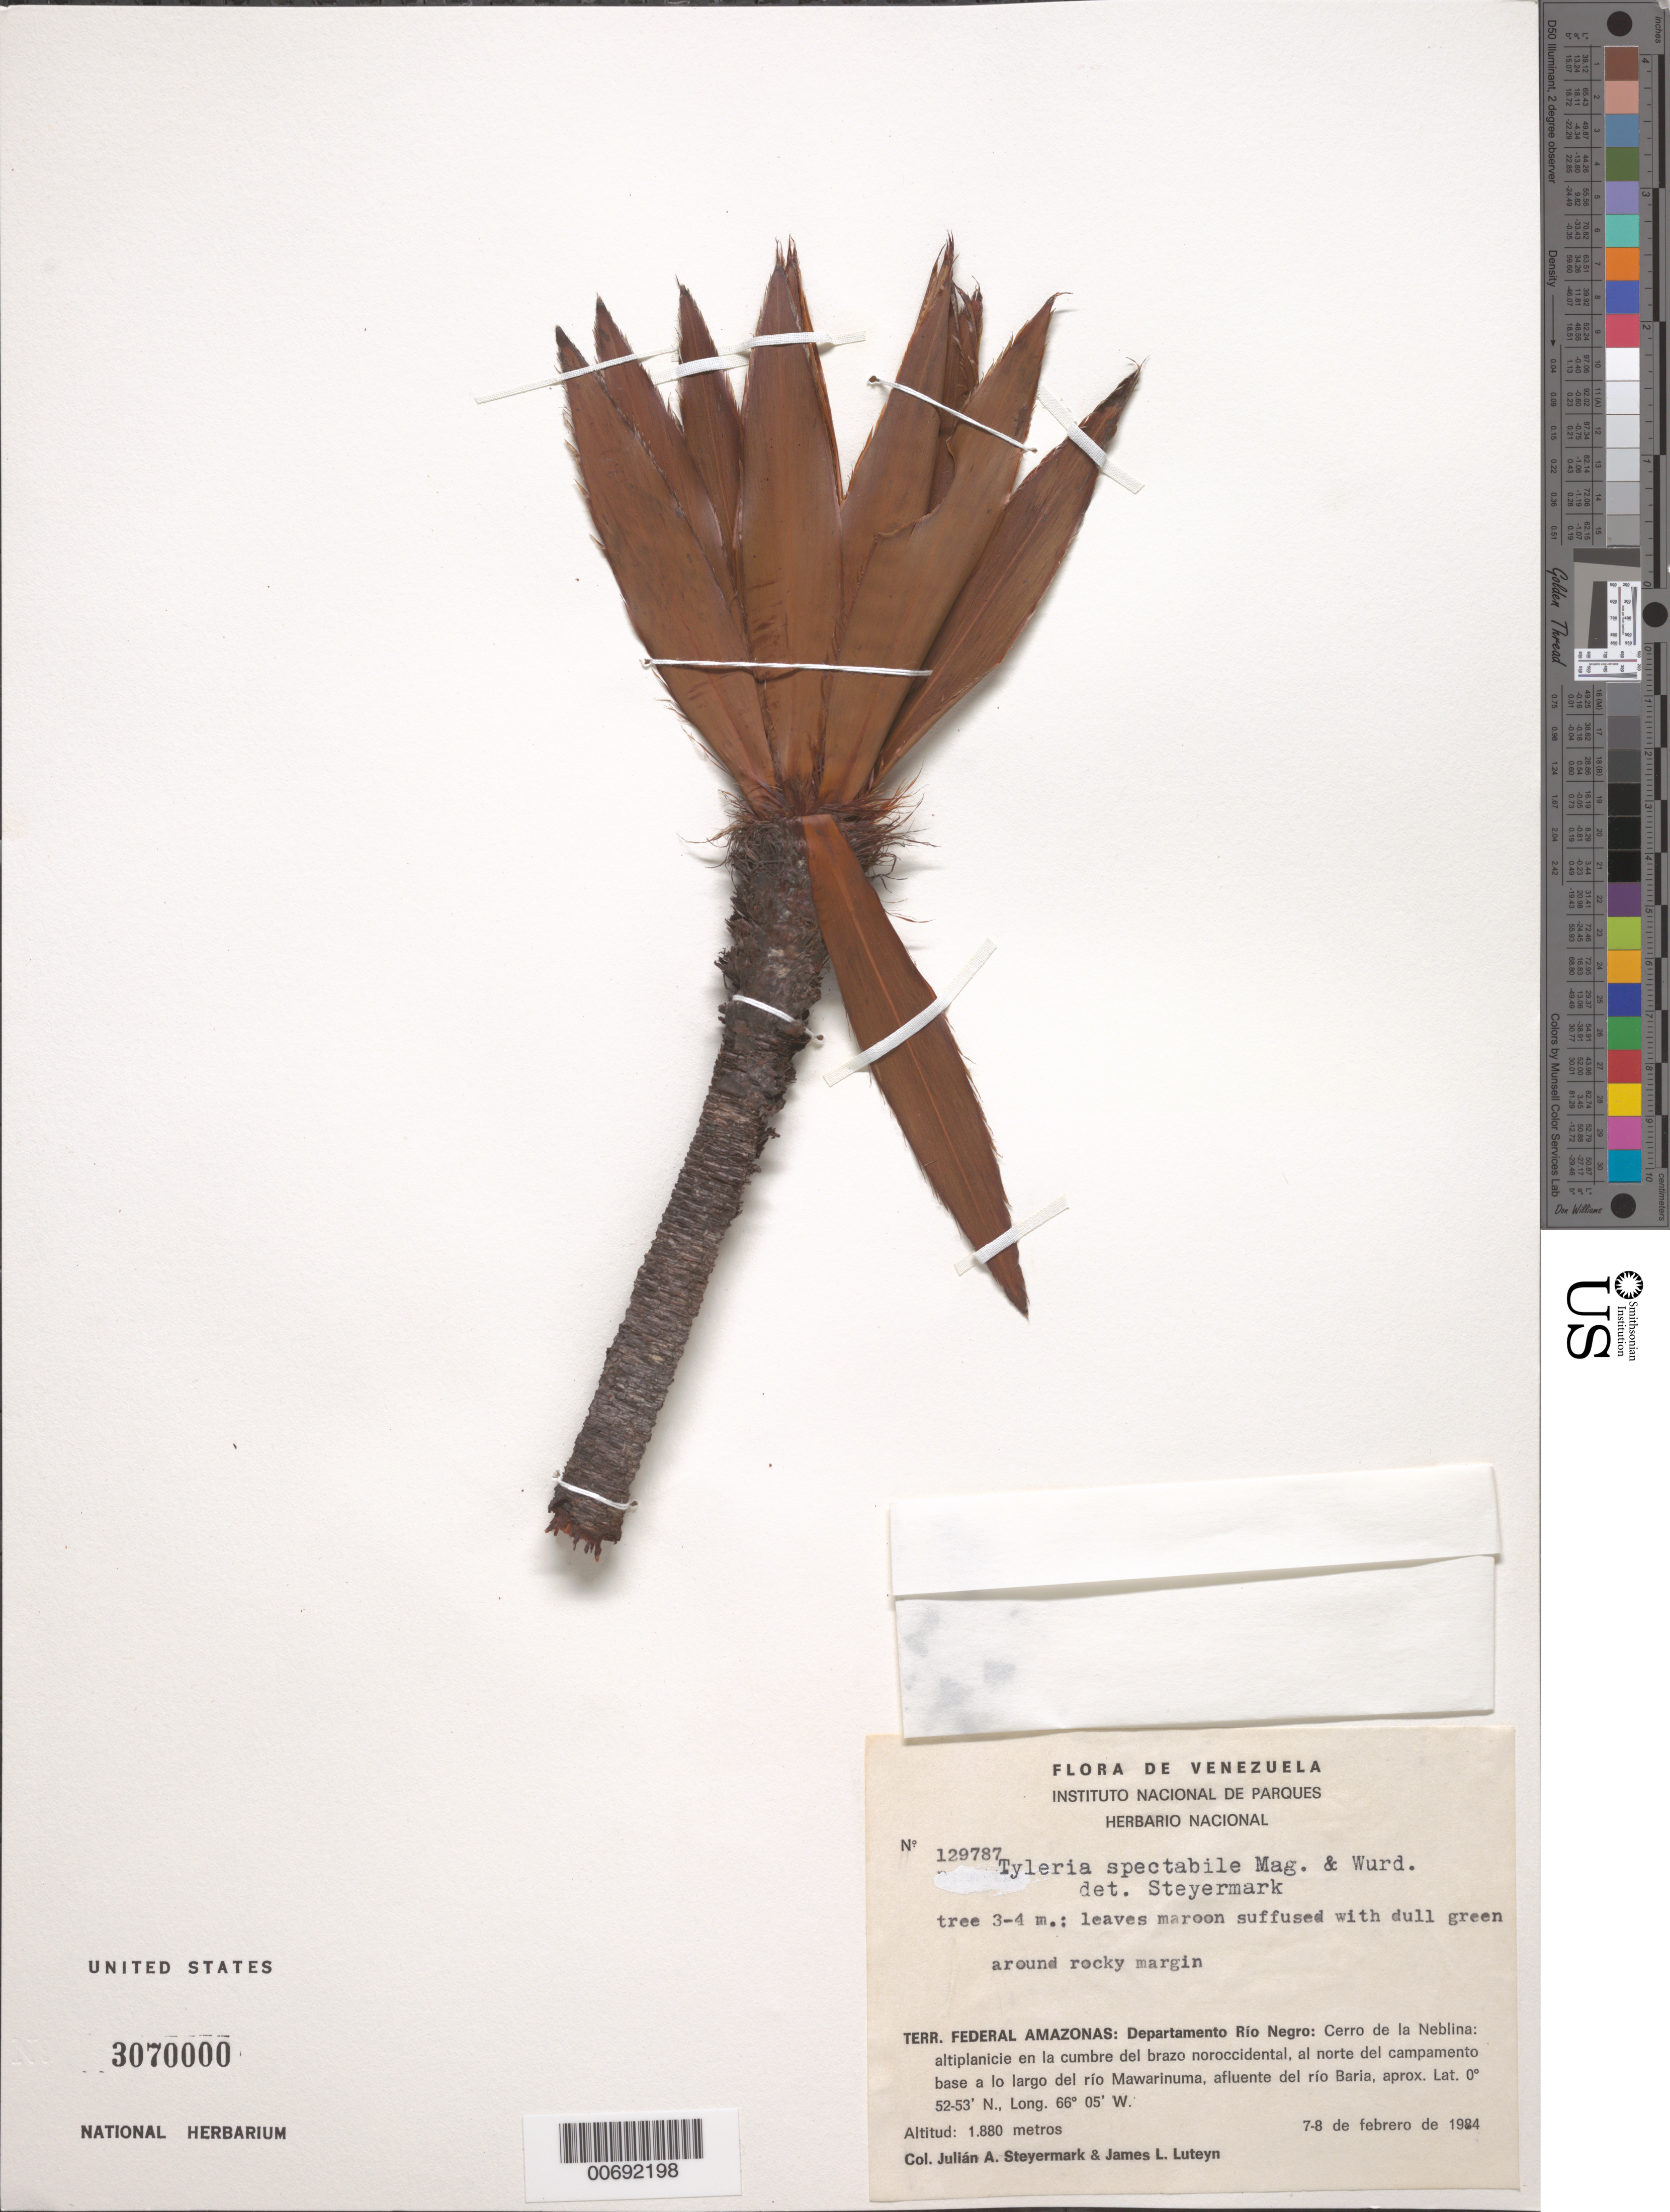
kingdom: Plantae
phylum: Tracheophyta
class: Magnoliopsida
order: Malpighiales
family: Ochnaceae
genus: Tyleria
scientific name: Tyleria spectabilis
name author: Maguire & Wurdack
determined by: Steyermark, Julian A., (VEN)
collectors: J. Steyermark & J. L. Luteyn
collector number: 129787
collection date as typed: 7-Feb-84 to 8-Feb-84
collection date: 1984-02-07/1984-02-08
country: Venezuela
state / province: Amazonas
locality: Río Negro. Cerro de La Neblina, plateau in summit of NW branch, N base of camp along Río Mawarinuma, tributary of Río Baria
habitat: Rocky margin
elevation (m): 1880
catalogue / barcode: US 3070000